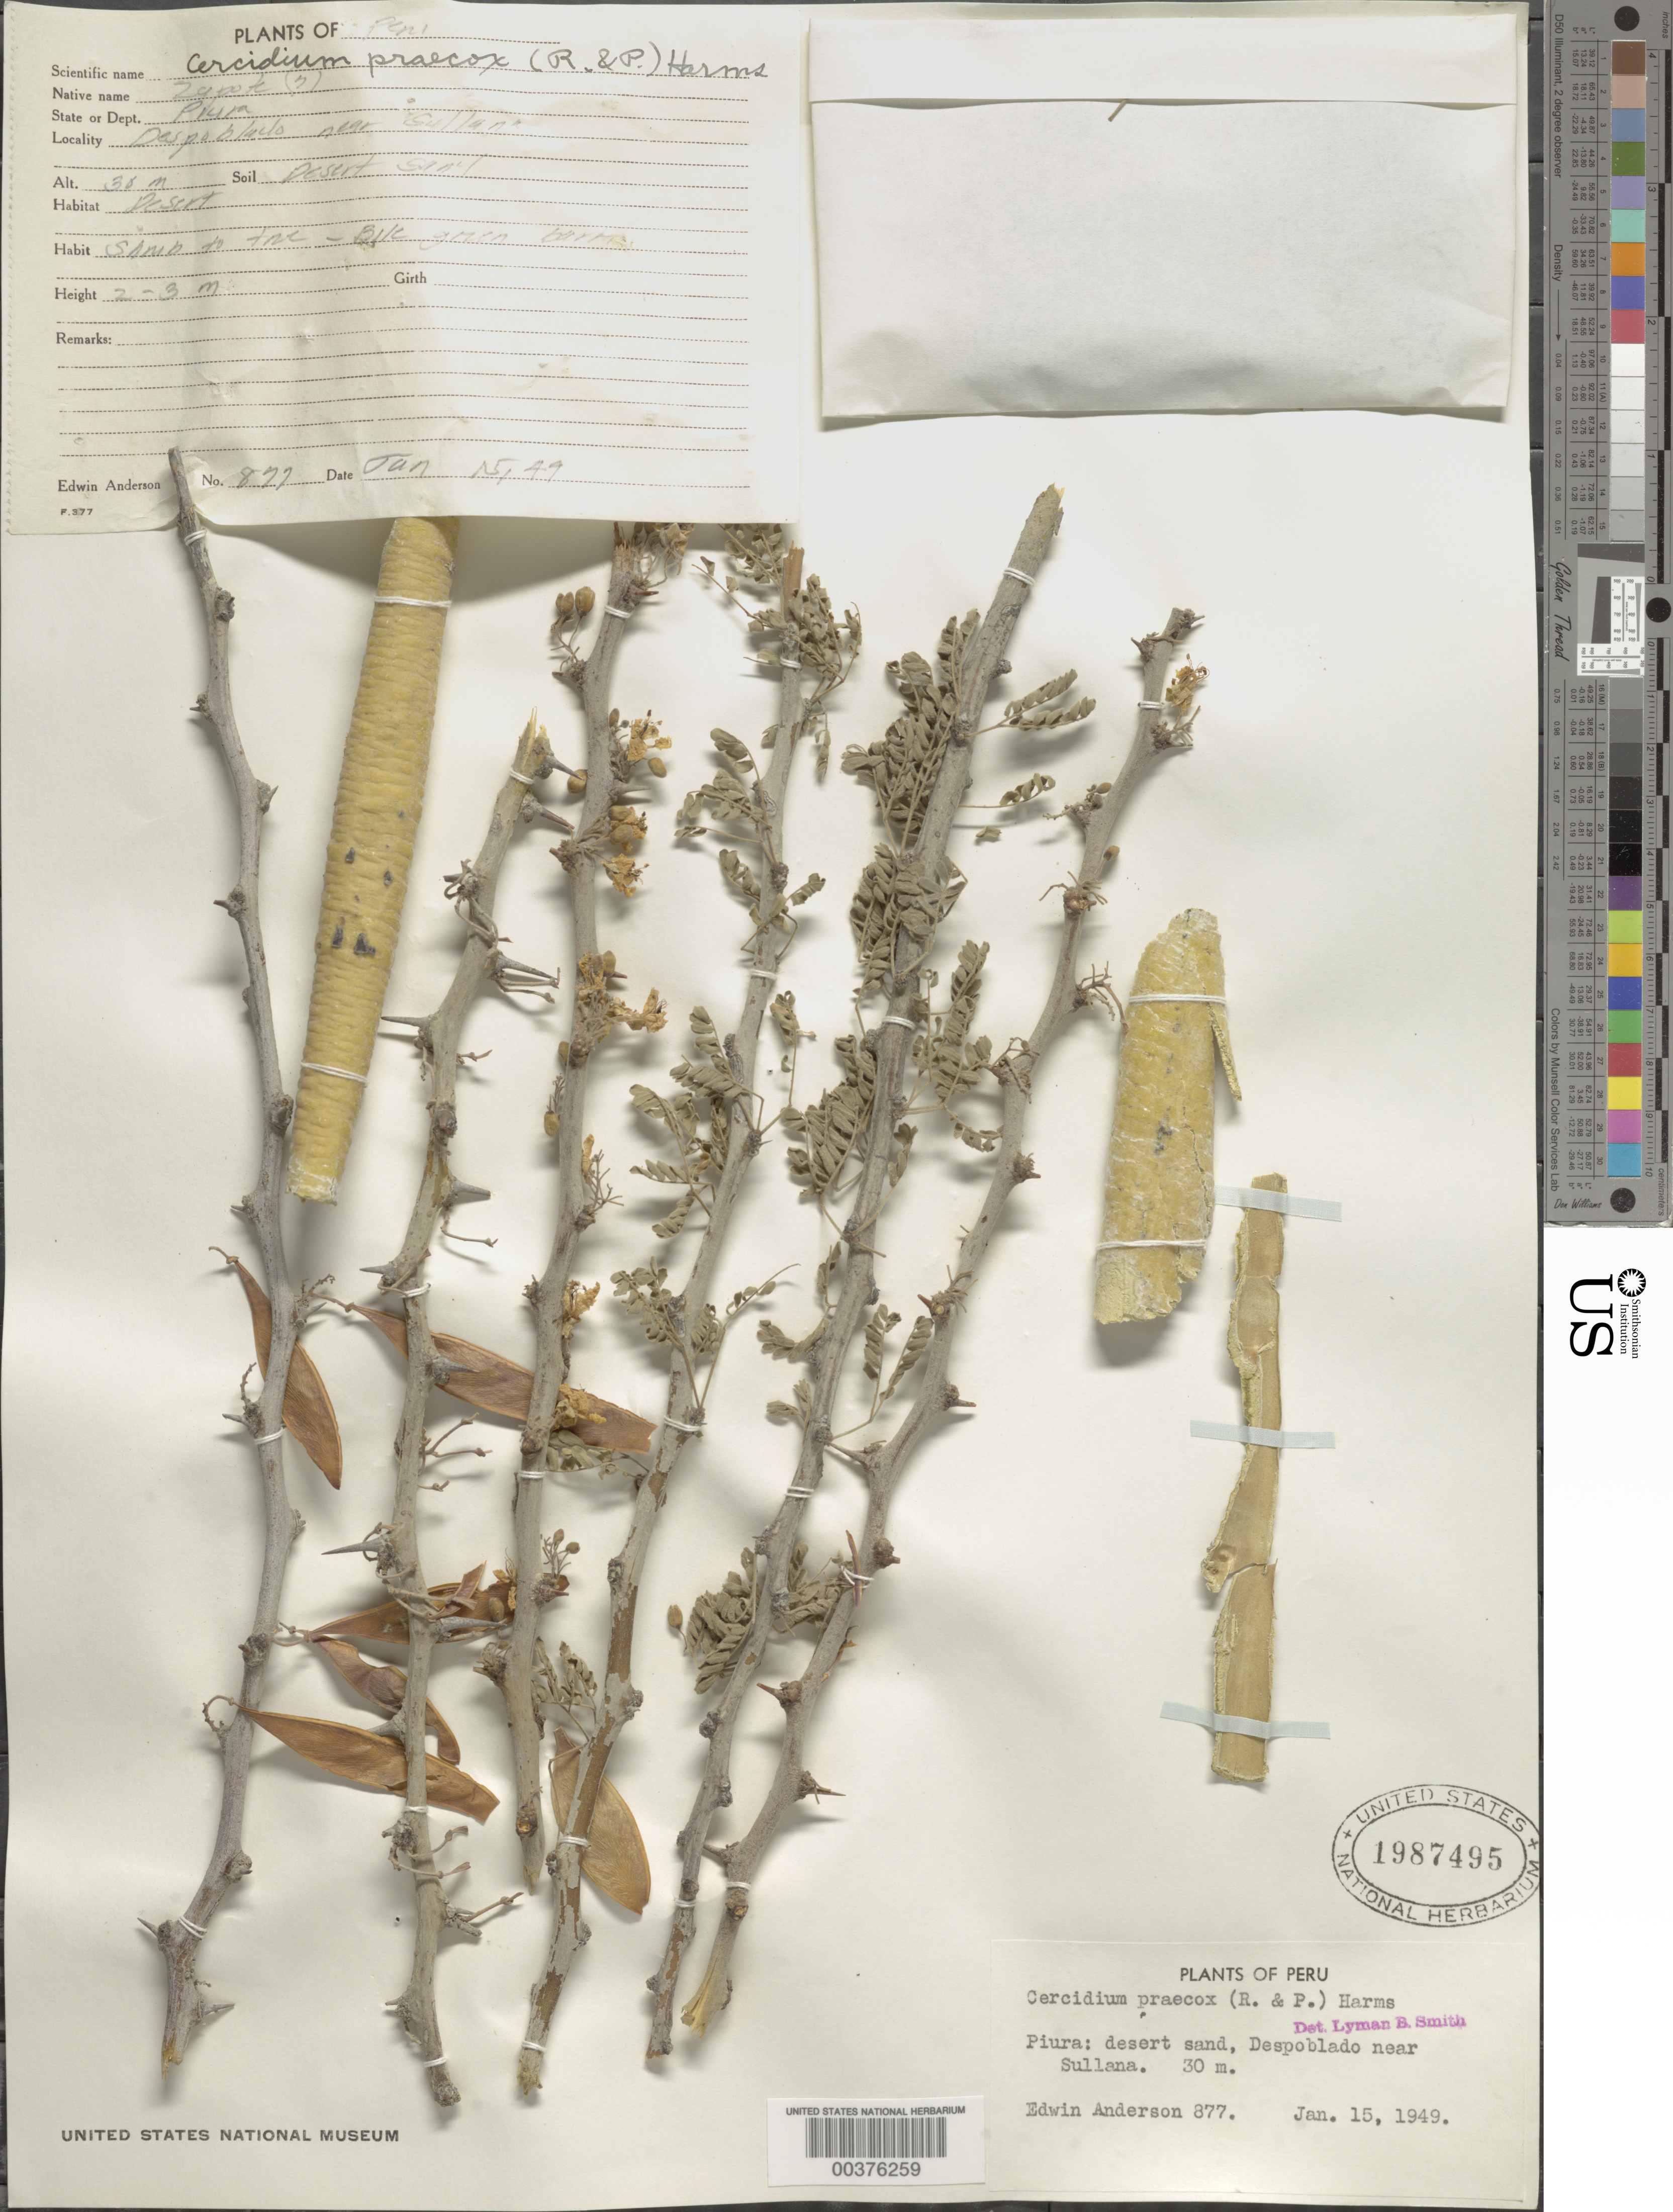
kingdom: Plantae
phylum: Tracheophyta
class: Magnoliopsida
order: Fabales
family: Fabaceae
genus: Parkinsonia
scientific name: Parkinsonia praecox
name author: (Ruiz & Pav.) J.E. Hawkins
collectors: E. S. Anderson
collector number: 877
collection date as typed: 15 Jan 1949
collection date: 1949-01-15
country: Peru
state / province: Piura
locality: Despoblado near sullana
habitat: Desert sand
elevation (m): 30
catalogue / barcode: US 1987495